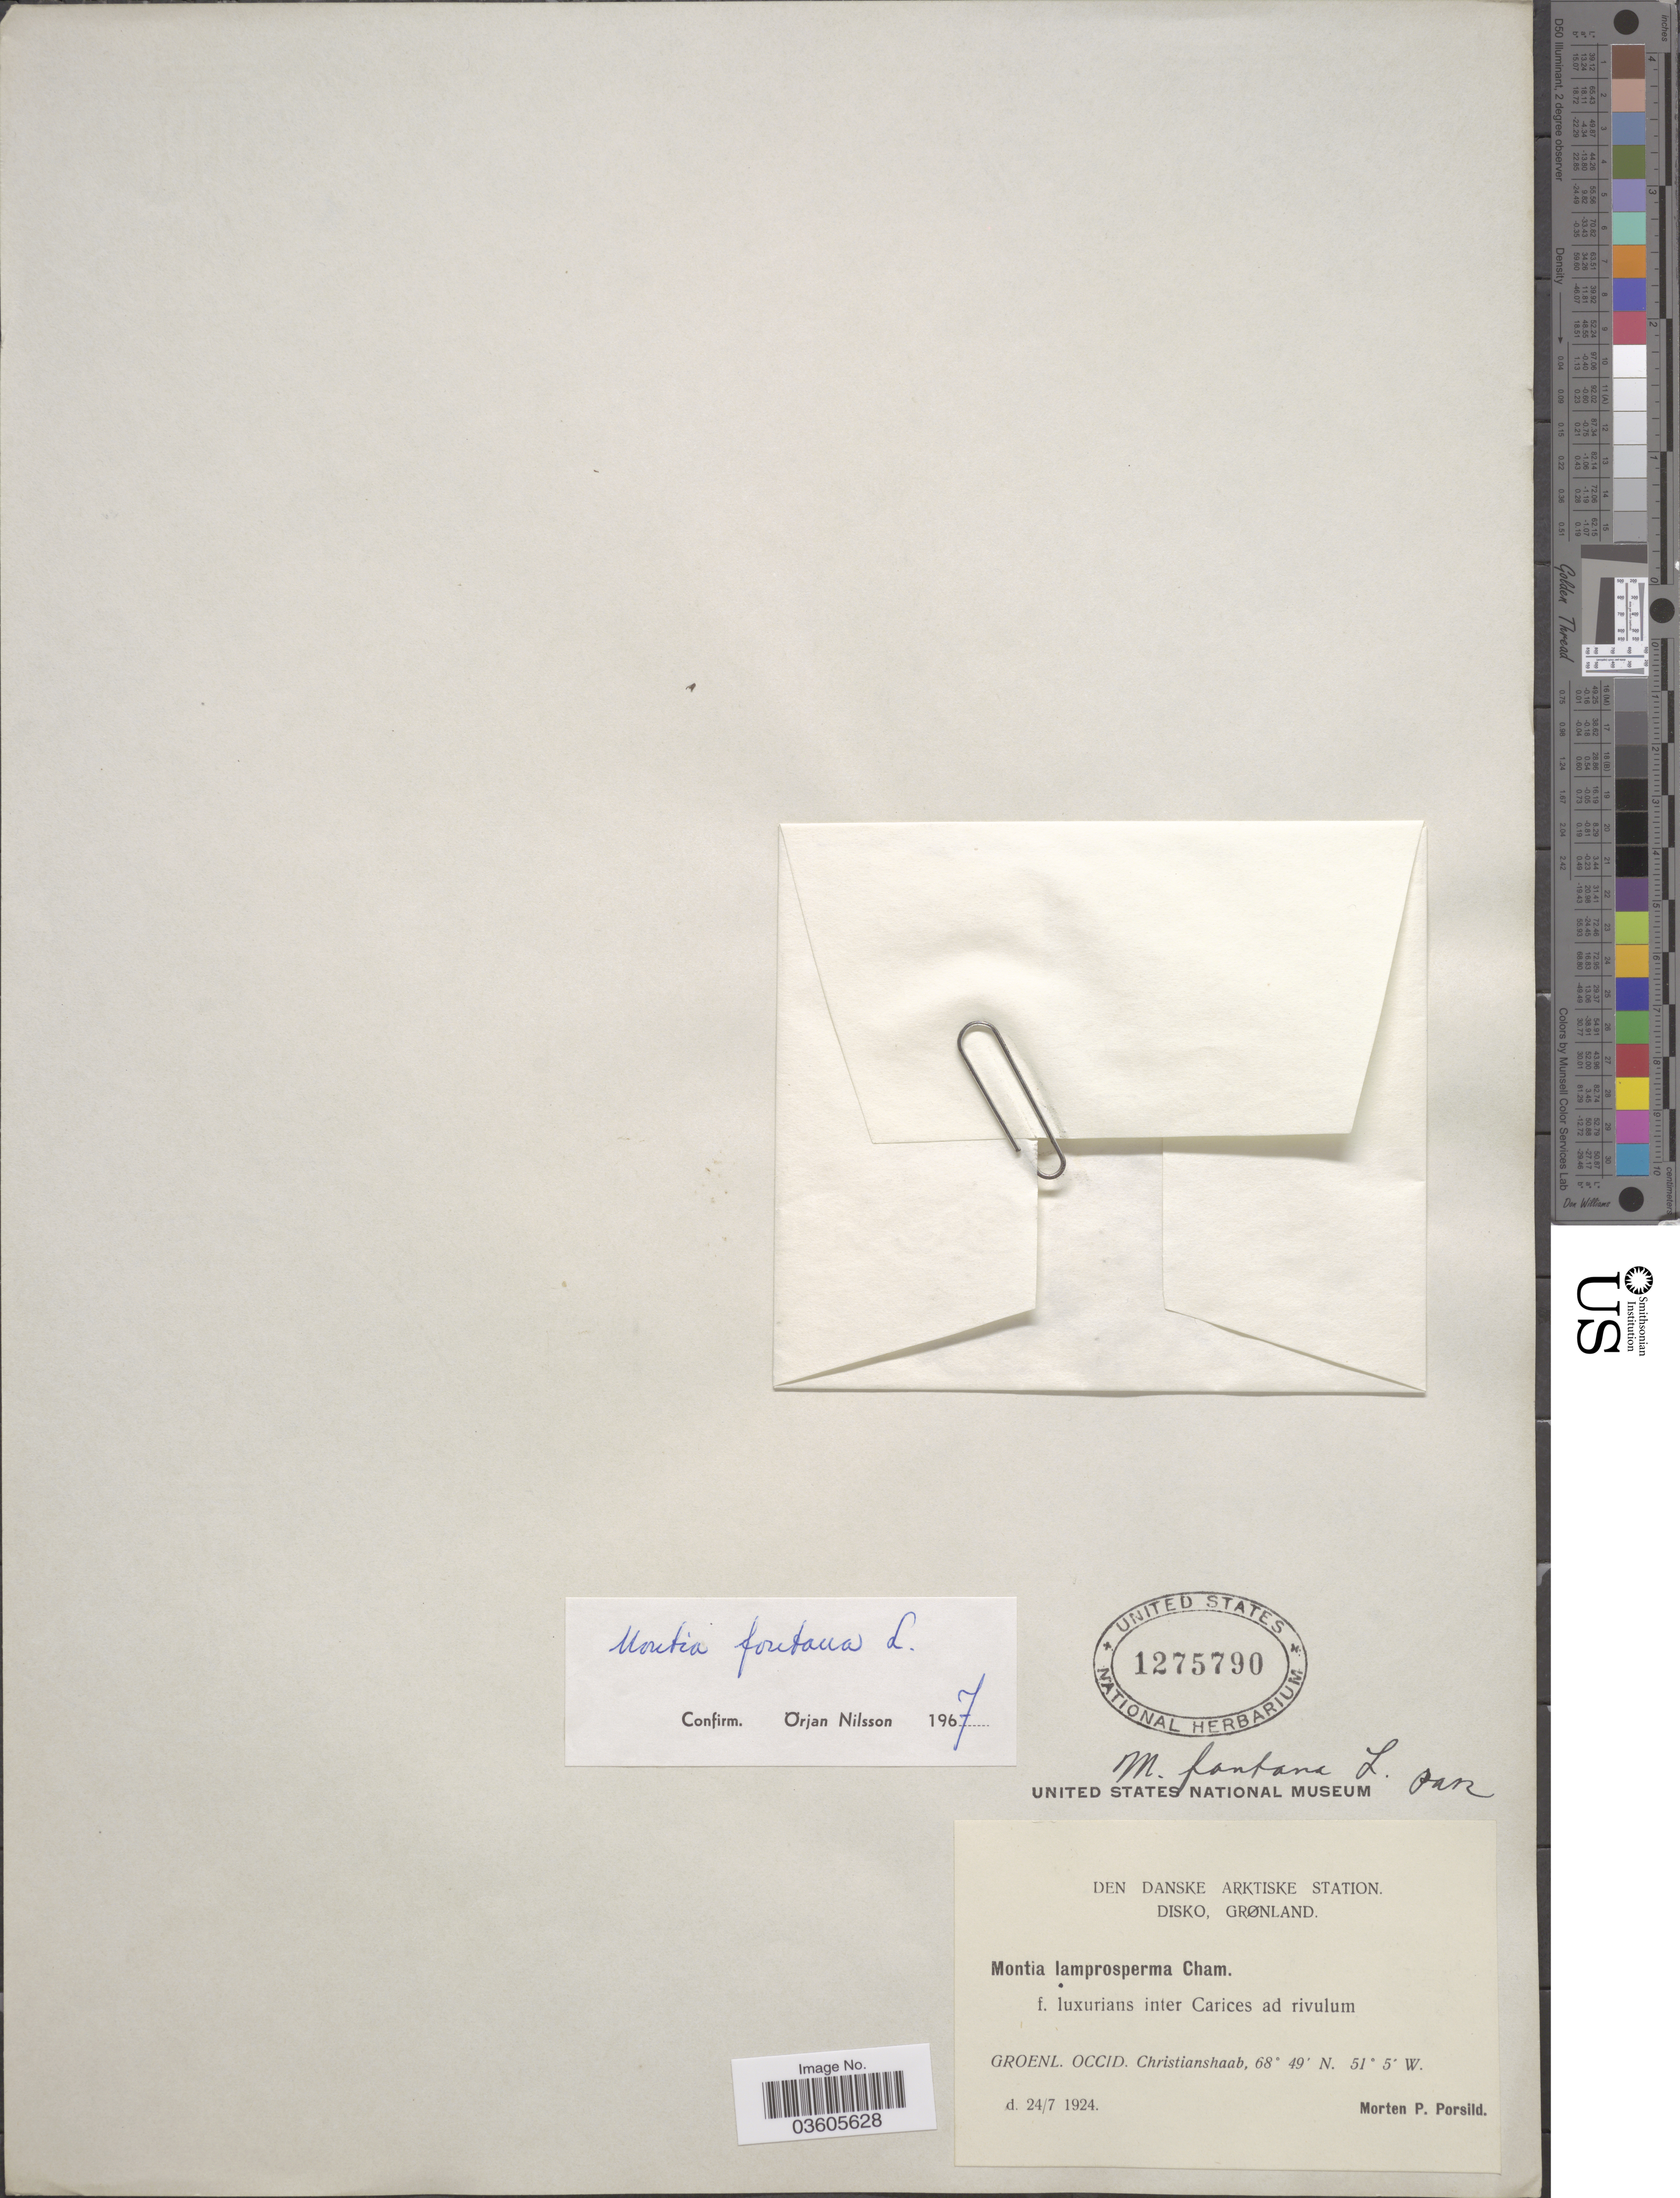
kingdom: Plantae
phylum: Tracheophyta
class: Magnoliopsida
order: Caryophyllales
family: Montiaceae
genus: Montia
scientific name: Montia fontana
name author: L.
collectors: M. P. Porsild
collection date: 1924-07-24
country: Greenland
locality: Den Danske Arktiske Station. Disko, Grønland. Groenl. Occid. Christianshaab.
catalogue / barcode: US 1275790